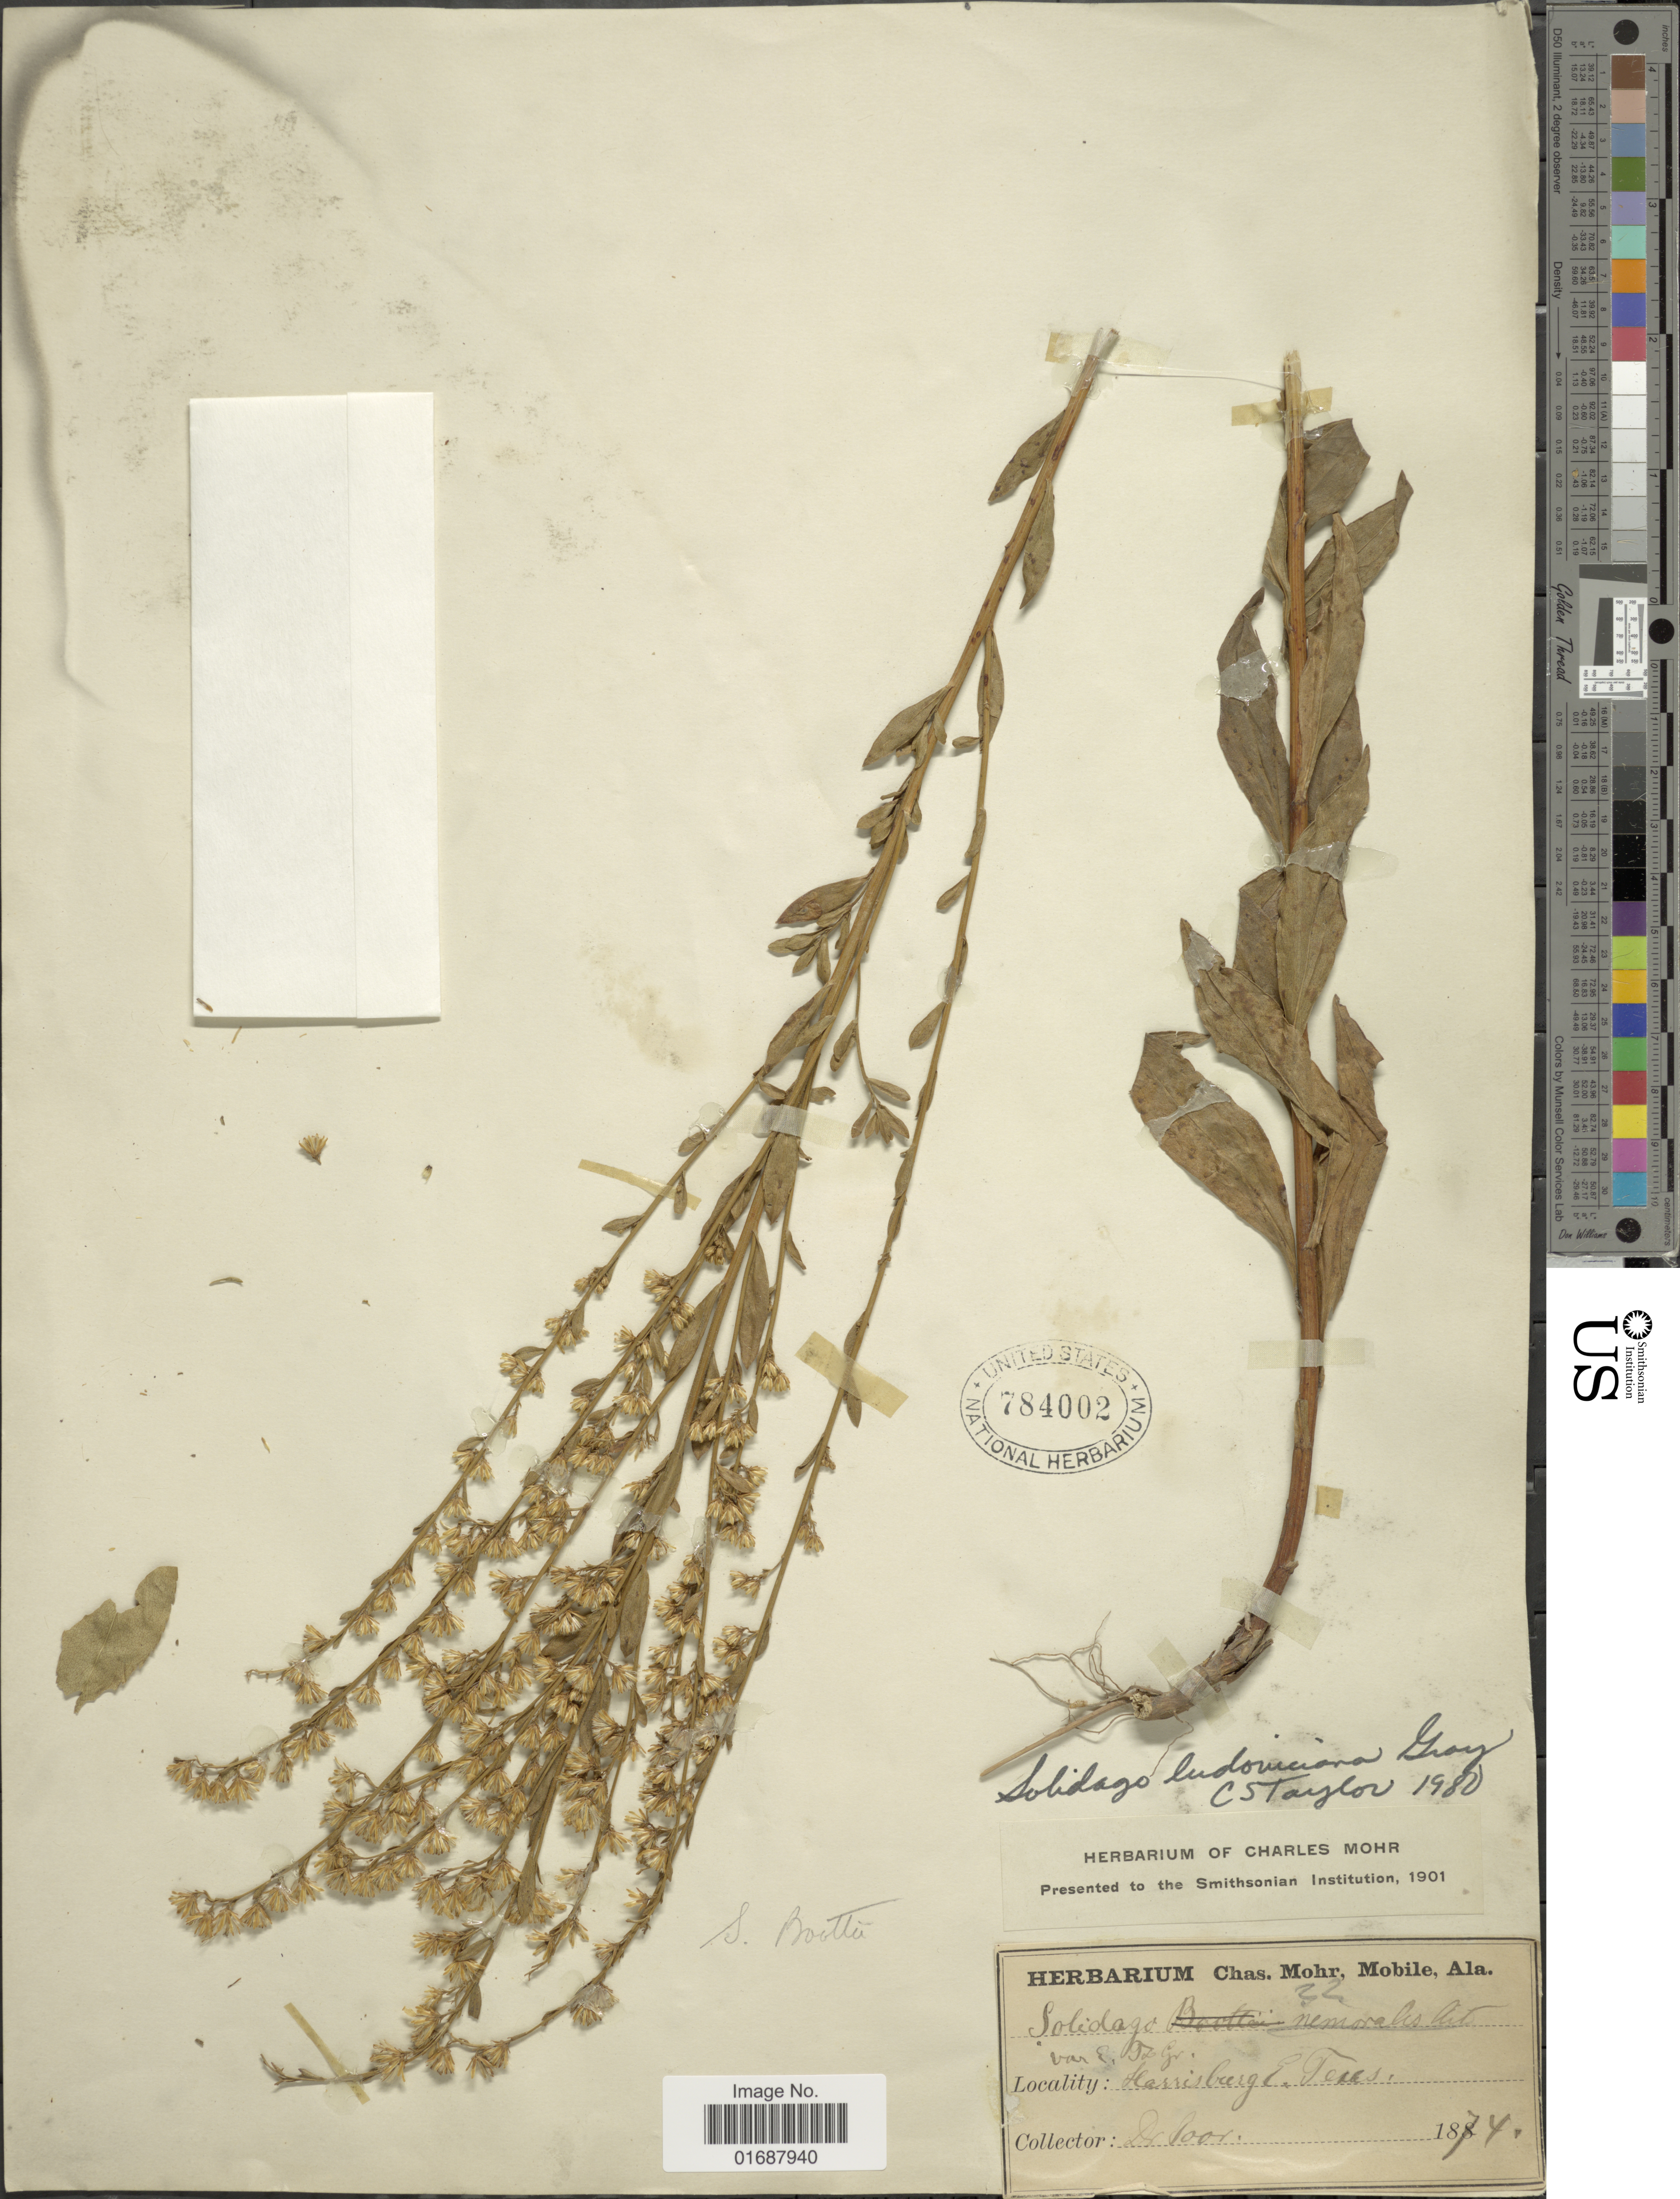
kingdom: Plantae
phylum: Tracheophyta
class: Magnoliopsida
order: Asterales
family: Asteraceae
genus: Solidago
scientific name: Solidago ludoviciana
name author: (A. Gray) Small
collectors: -. Joor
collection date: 1874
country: United States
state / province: Texas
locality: Harrisburg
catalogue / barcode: US 784002